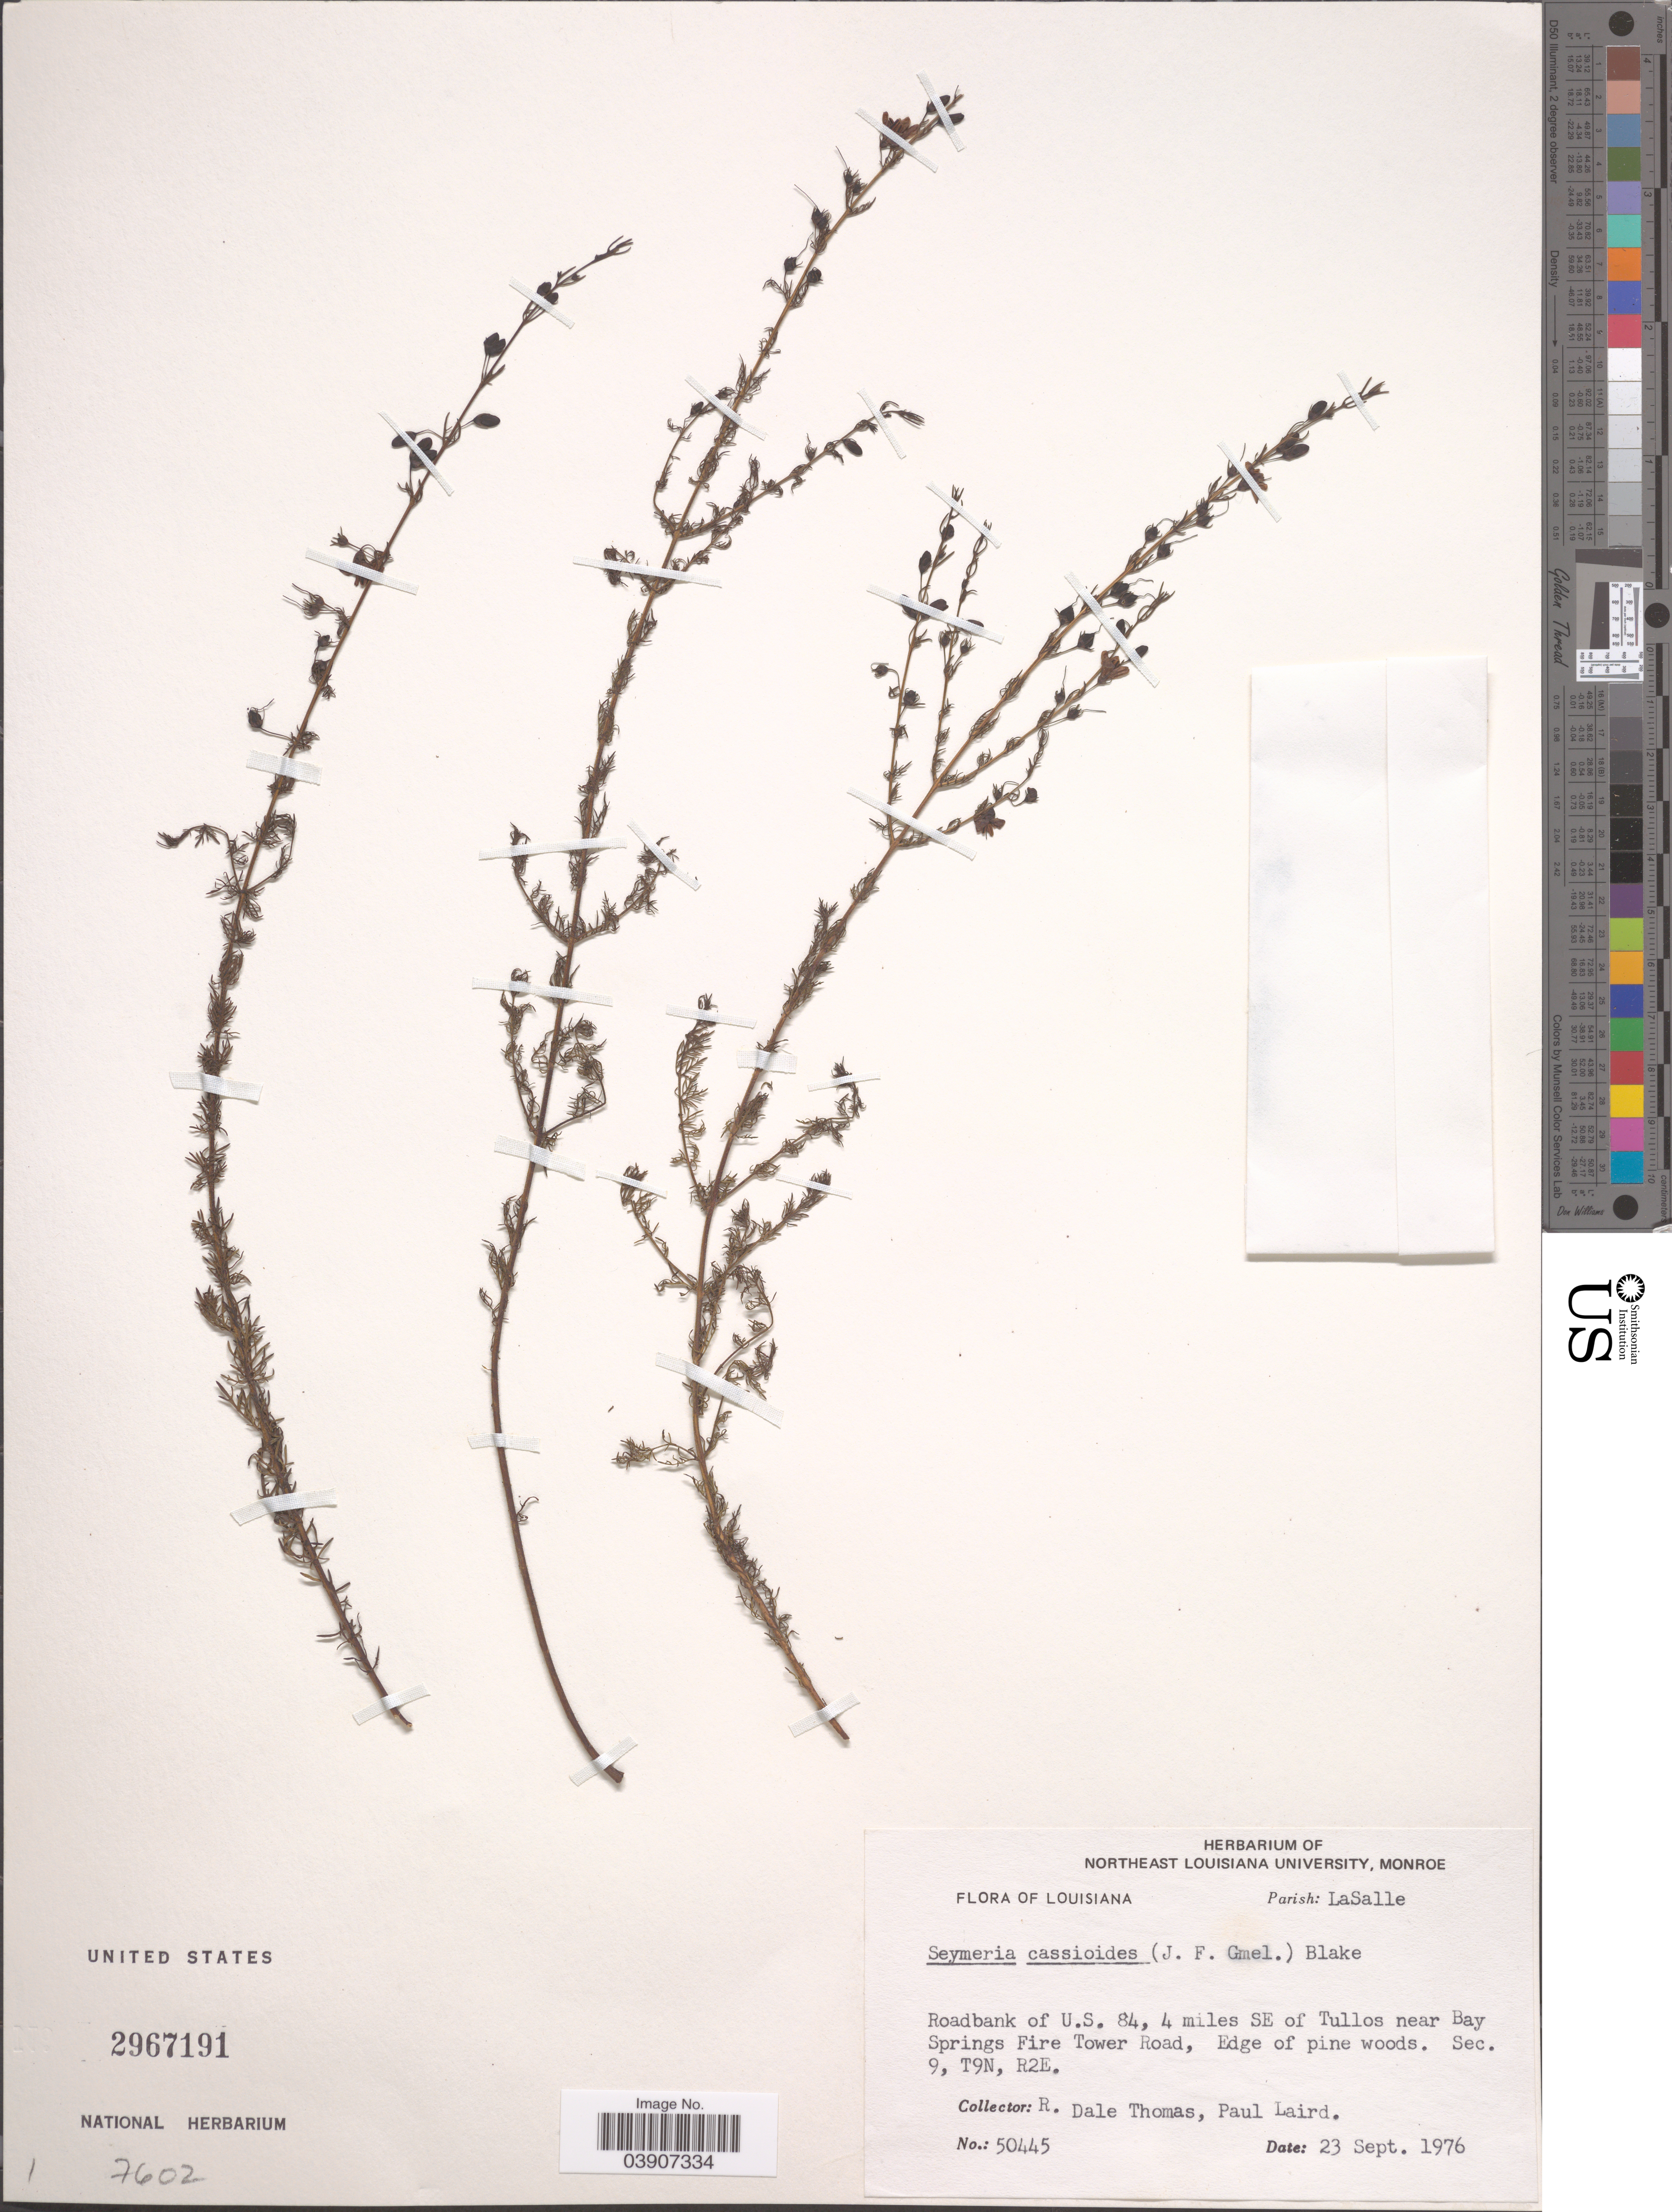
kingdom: Plantae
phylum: Tracheophyta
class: Magnoliopsida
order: Lamiales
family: Orobanchaceae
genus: Seymeria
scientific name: Seymeria cassioides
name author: (J.F. Gmel.) S.F. Blake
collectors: R. Thomas & P. Laird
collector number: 50445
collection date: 1976-09-23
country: United States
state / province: Louisiana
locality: Parish: LaSalle. Roadbank of U.S. 84, 4 miles SE of Tullos near Bay Springs Fire Tower Road, Edge of pine woods. Sec. 9, T9N, R2E.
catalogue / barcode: US 2967191